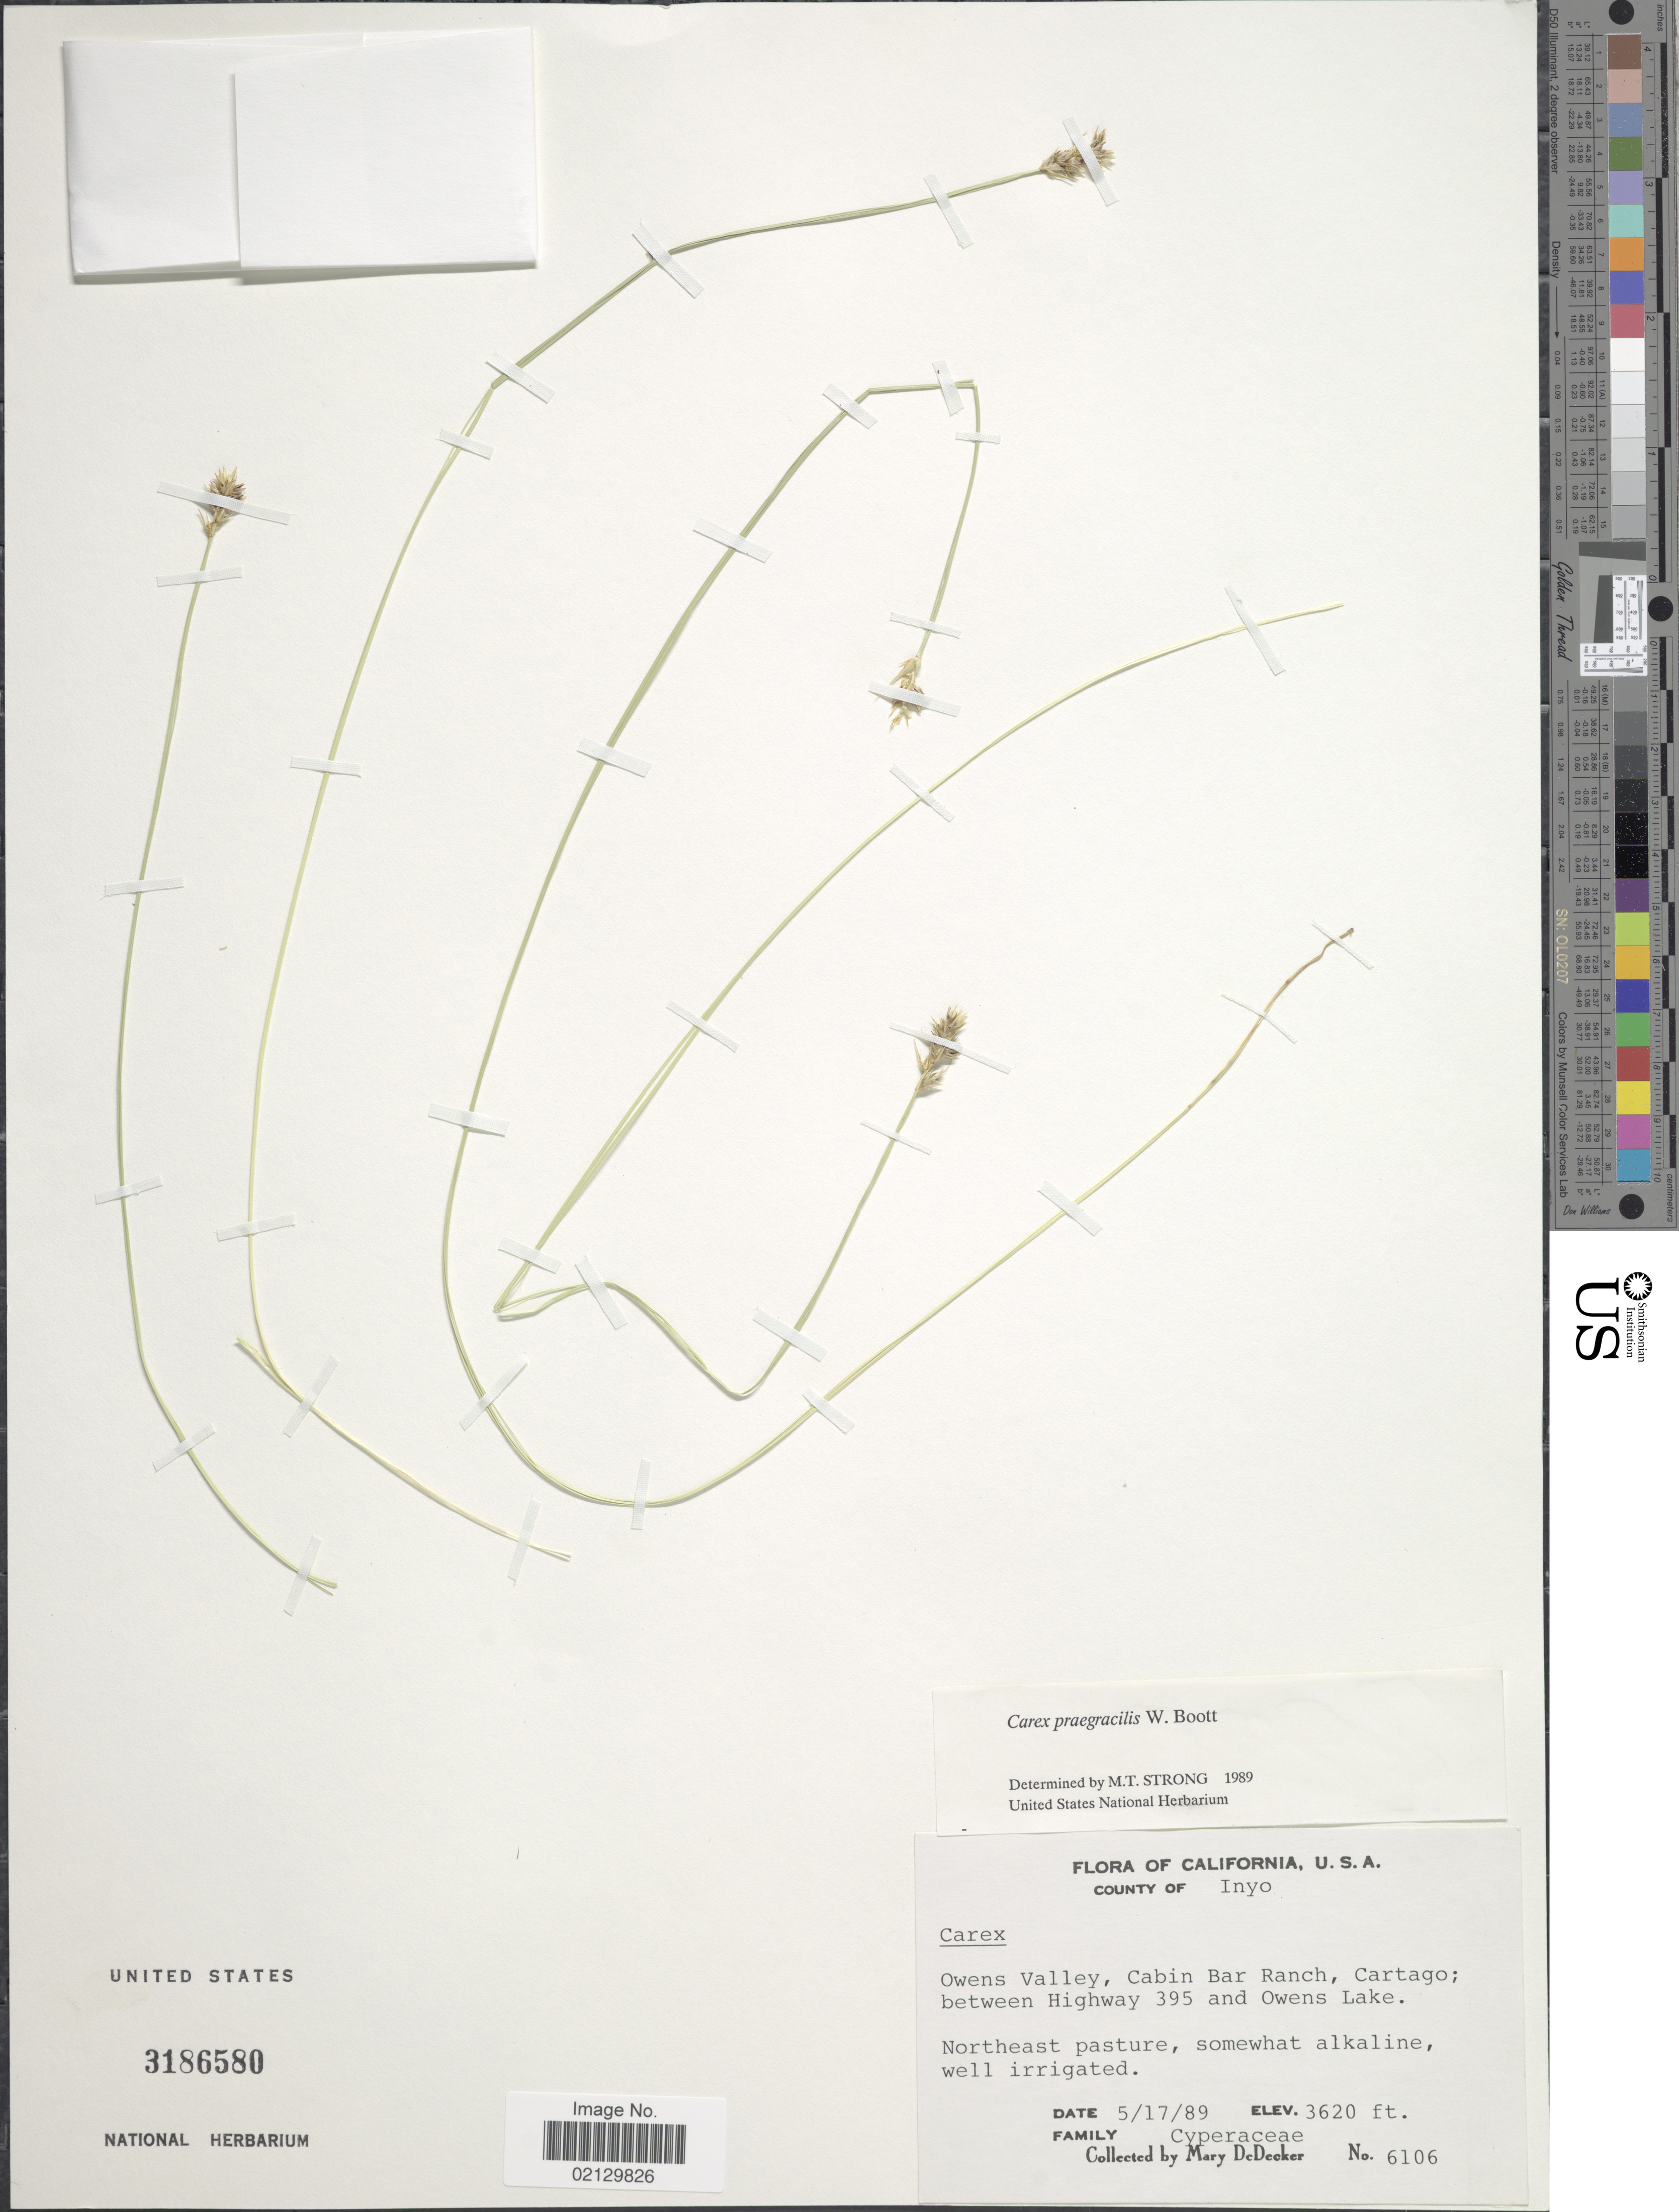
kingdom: Plantae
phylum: Tracheophyta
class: Liliopsida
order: Poales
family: Cyperaceae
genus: Carex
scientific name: Carex praegracilis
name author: W. Boott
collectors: M. Dedecker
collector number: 6106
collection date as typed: Transcribed d/m/y: 17/5/89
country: United States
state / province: California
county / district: Inyo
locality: Owens Valley, Cabin Bar Ranch, Cartago; between Highway 395 and Owens Lake. Northeast pasture. County of Inyo.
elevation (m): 1103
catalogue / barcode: US 3186580